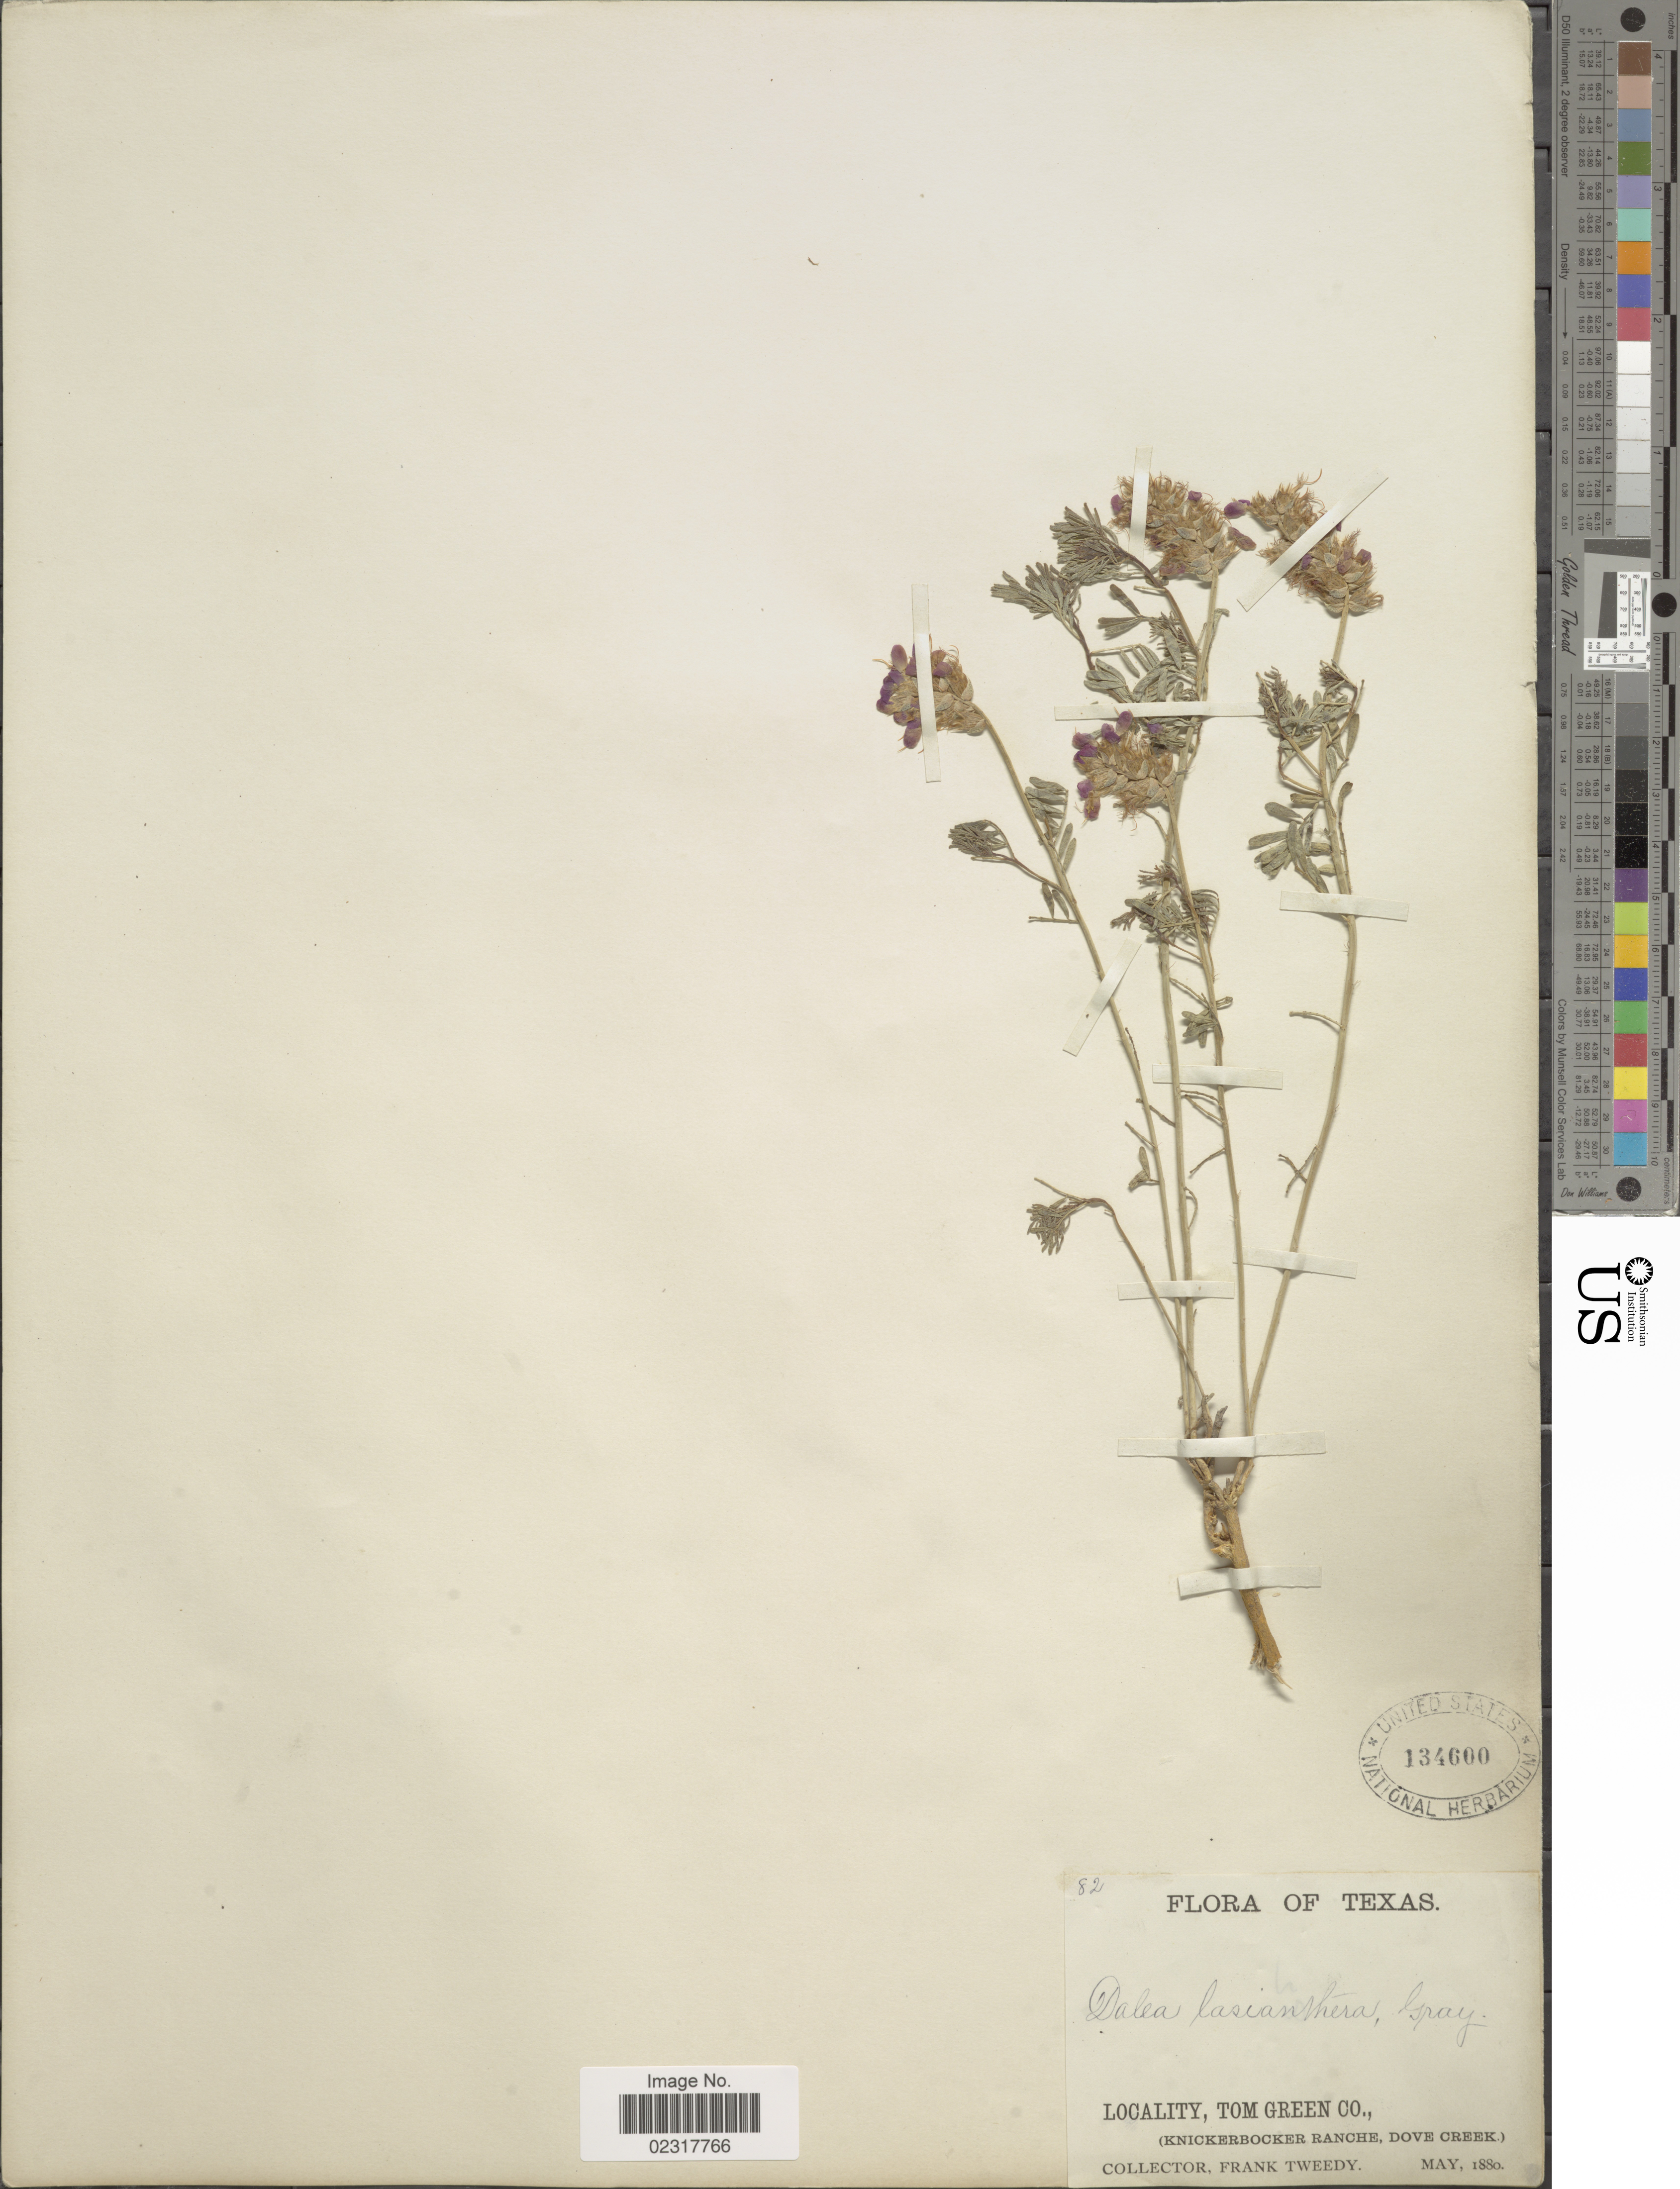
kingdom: Plantae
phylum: Tracheophyta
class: Magnoliopsida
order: Fabales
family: Fabaceae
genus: Dalea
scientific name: Dalea lasiathera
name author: A. Gray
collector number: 82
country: United States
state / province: Texas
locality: Tom Green Co., Knickerbocker Ranche, Dove Creek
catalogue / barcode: US 134600